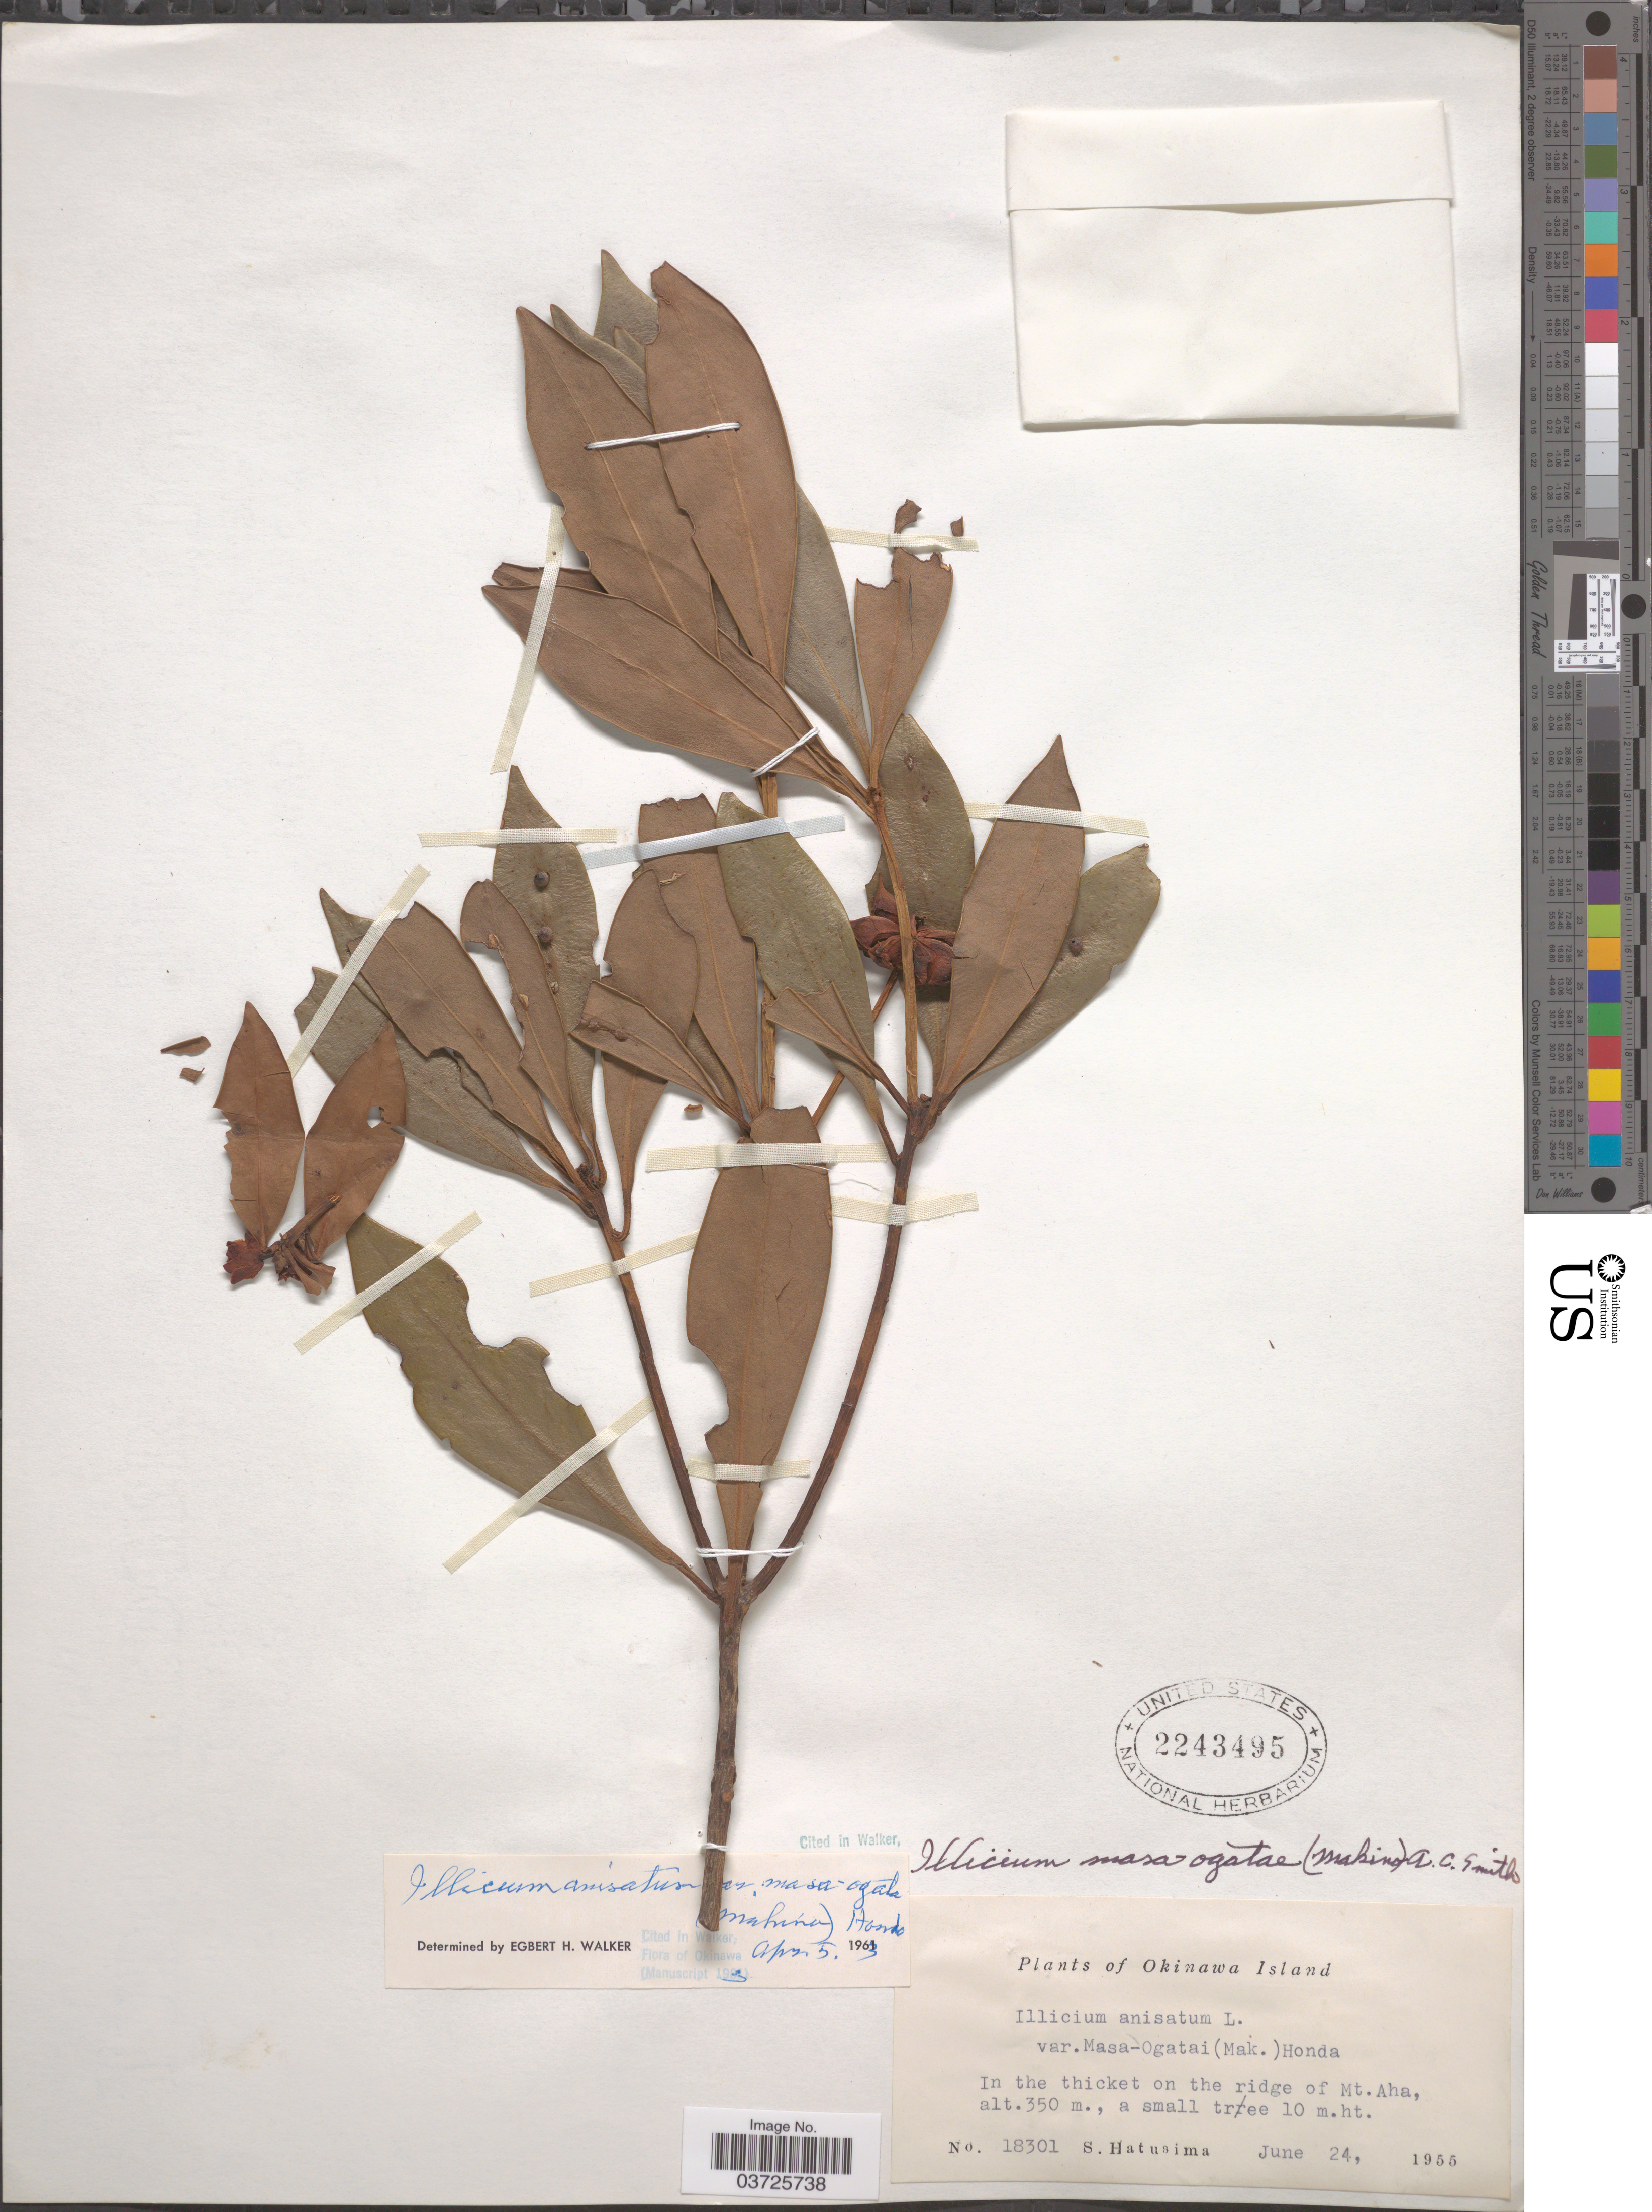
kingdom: Plantae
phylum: Tracheophyta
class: Magnoliopsida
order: Austrobaileyales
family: Schisandraceae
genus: Illicium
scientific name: Illicium anisatum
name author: L.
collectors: S. Hatusima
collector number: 18301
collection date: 1955-06-24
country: Japan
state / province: Okinawa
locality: Okinawa Island. In the thicket on the ridge of Mt. Aha.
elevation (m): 350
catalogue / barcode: US 2243495